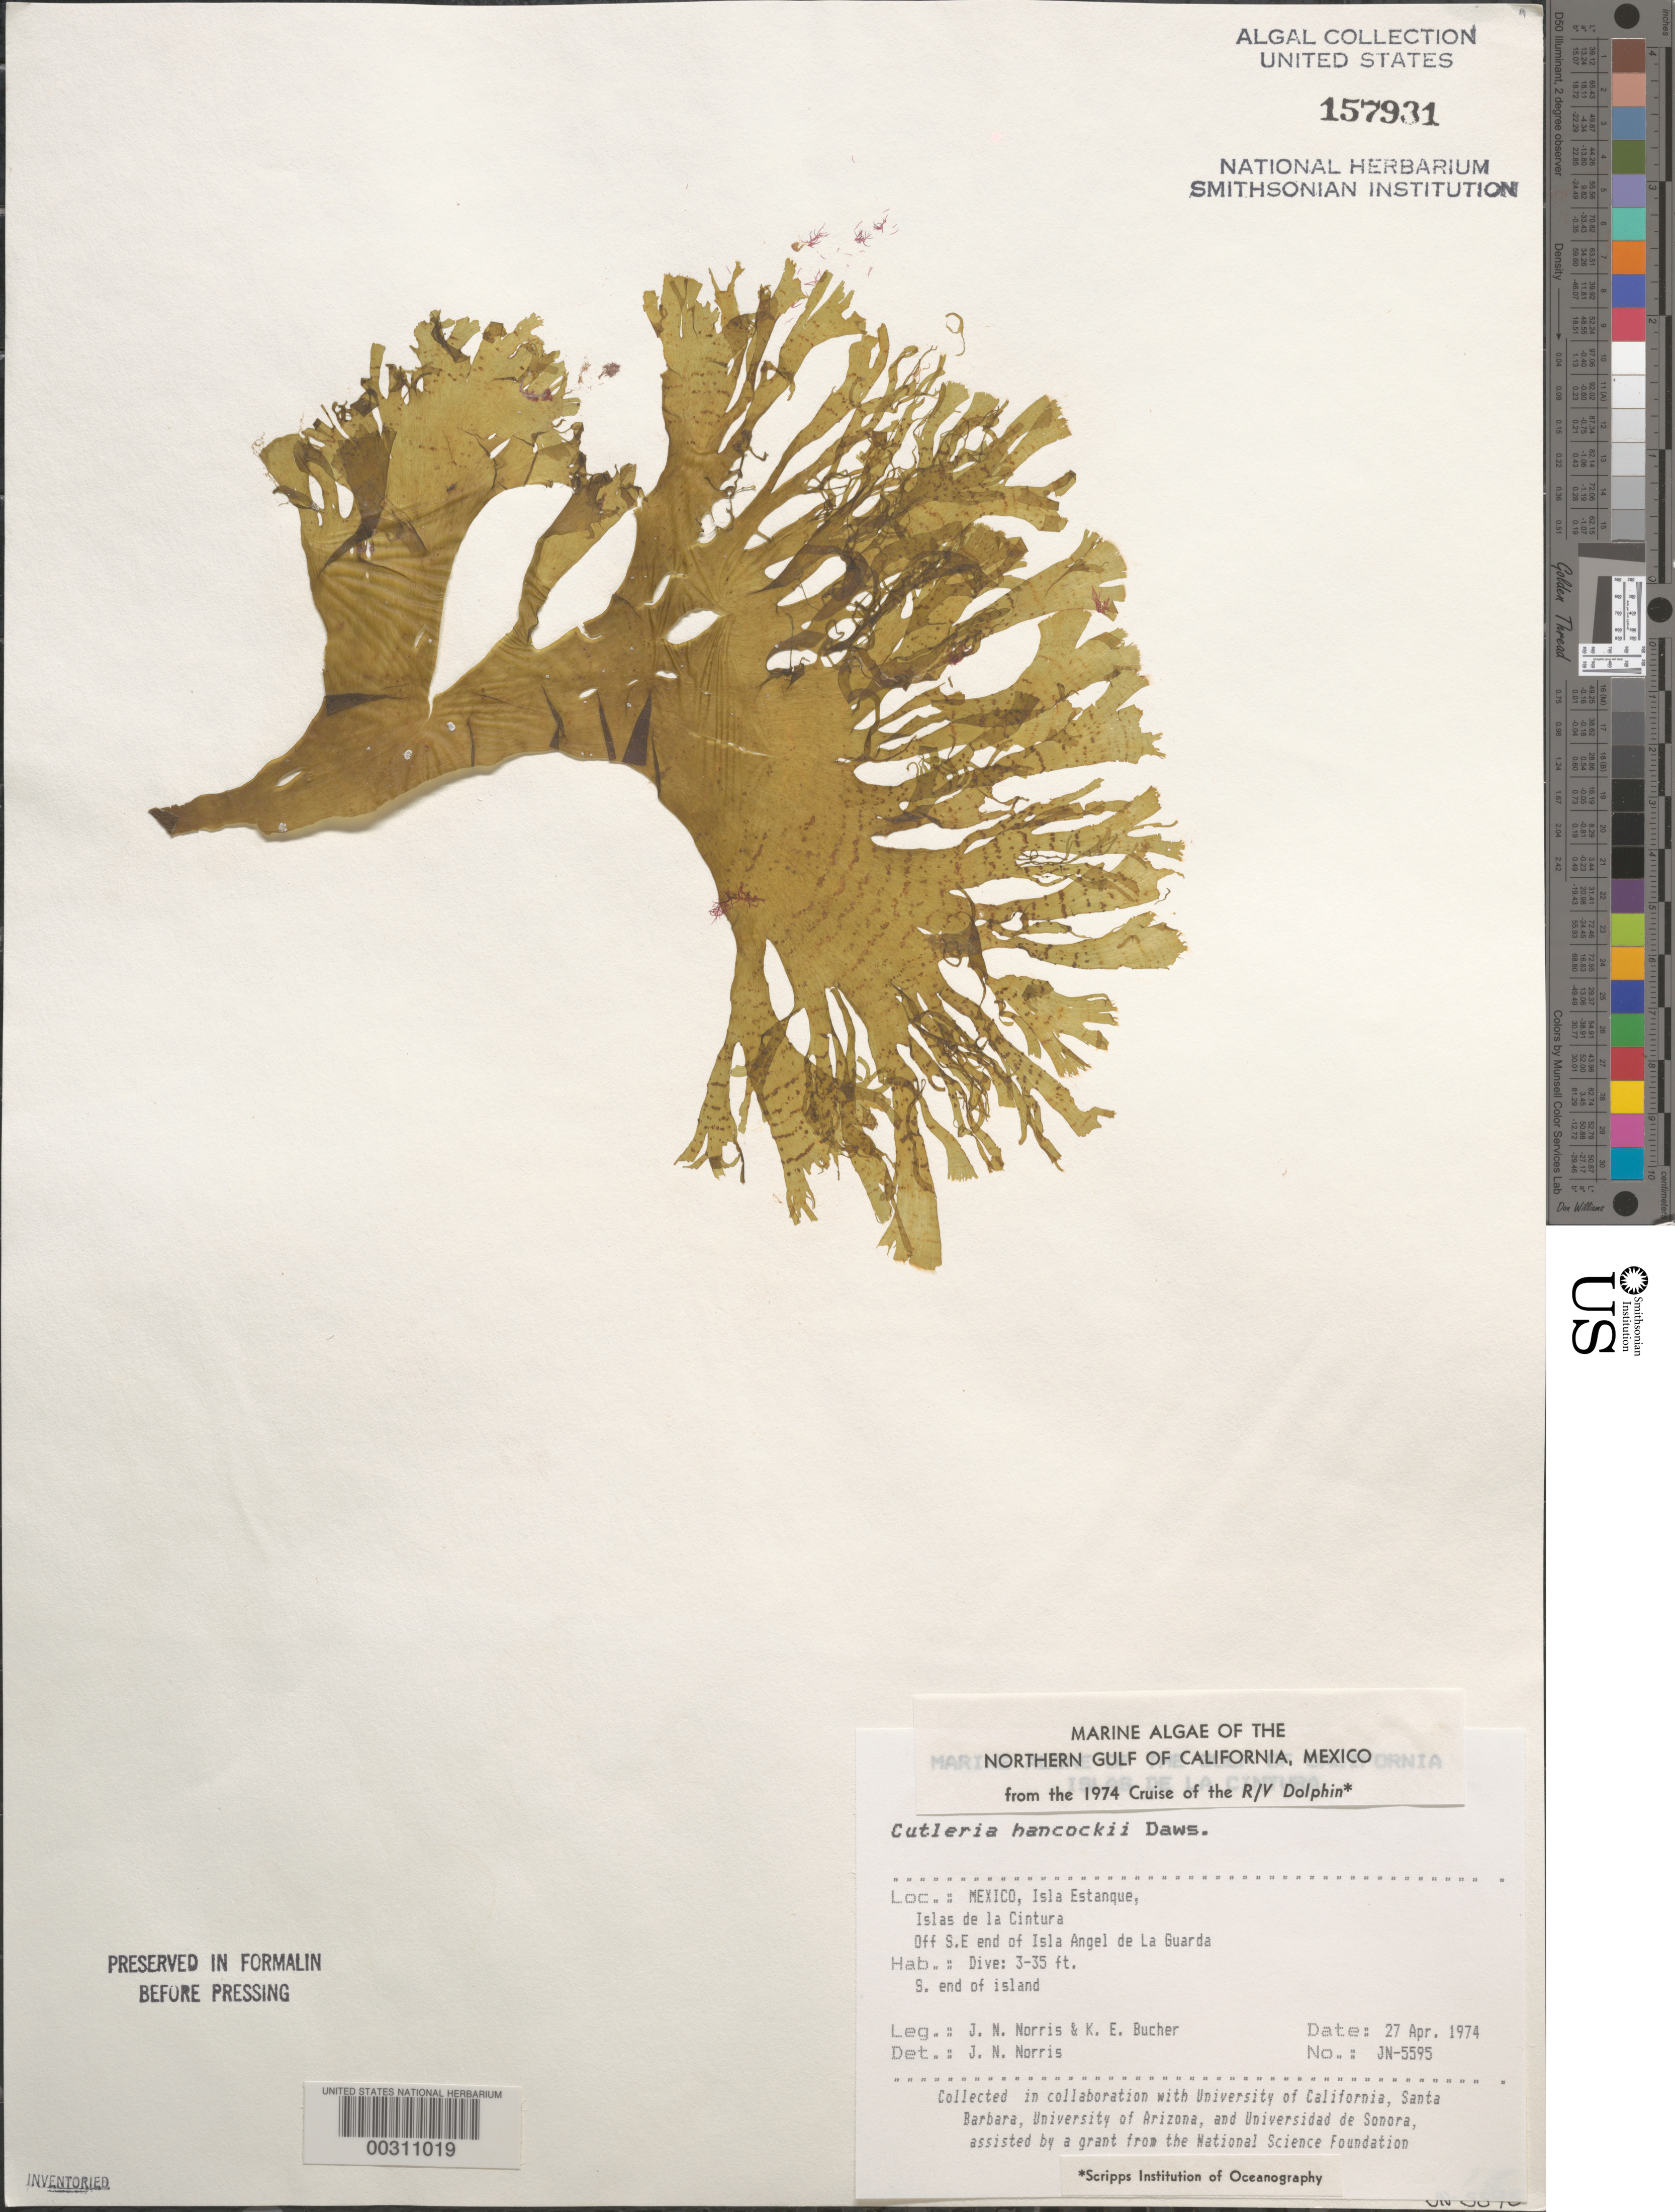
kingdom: Chromista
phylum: Ochrophyta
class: Phaeophyceae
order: Cutleriales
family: Cutleriaceae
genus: Cutleria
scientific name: Cutleria hancockii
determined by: Norris, James N.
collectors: J. N. Norris & K. E. Bucher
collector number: JN-5595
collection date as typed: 27 Apr 1974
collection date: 1974-04-27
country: Mexico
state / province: Baja California Norte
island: Isla Estanque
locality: Off Isla Angel de la Guarda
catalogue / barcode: US 157931